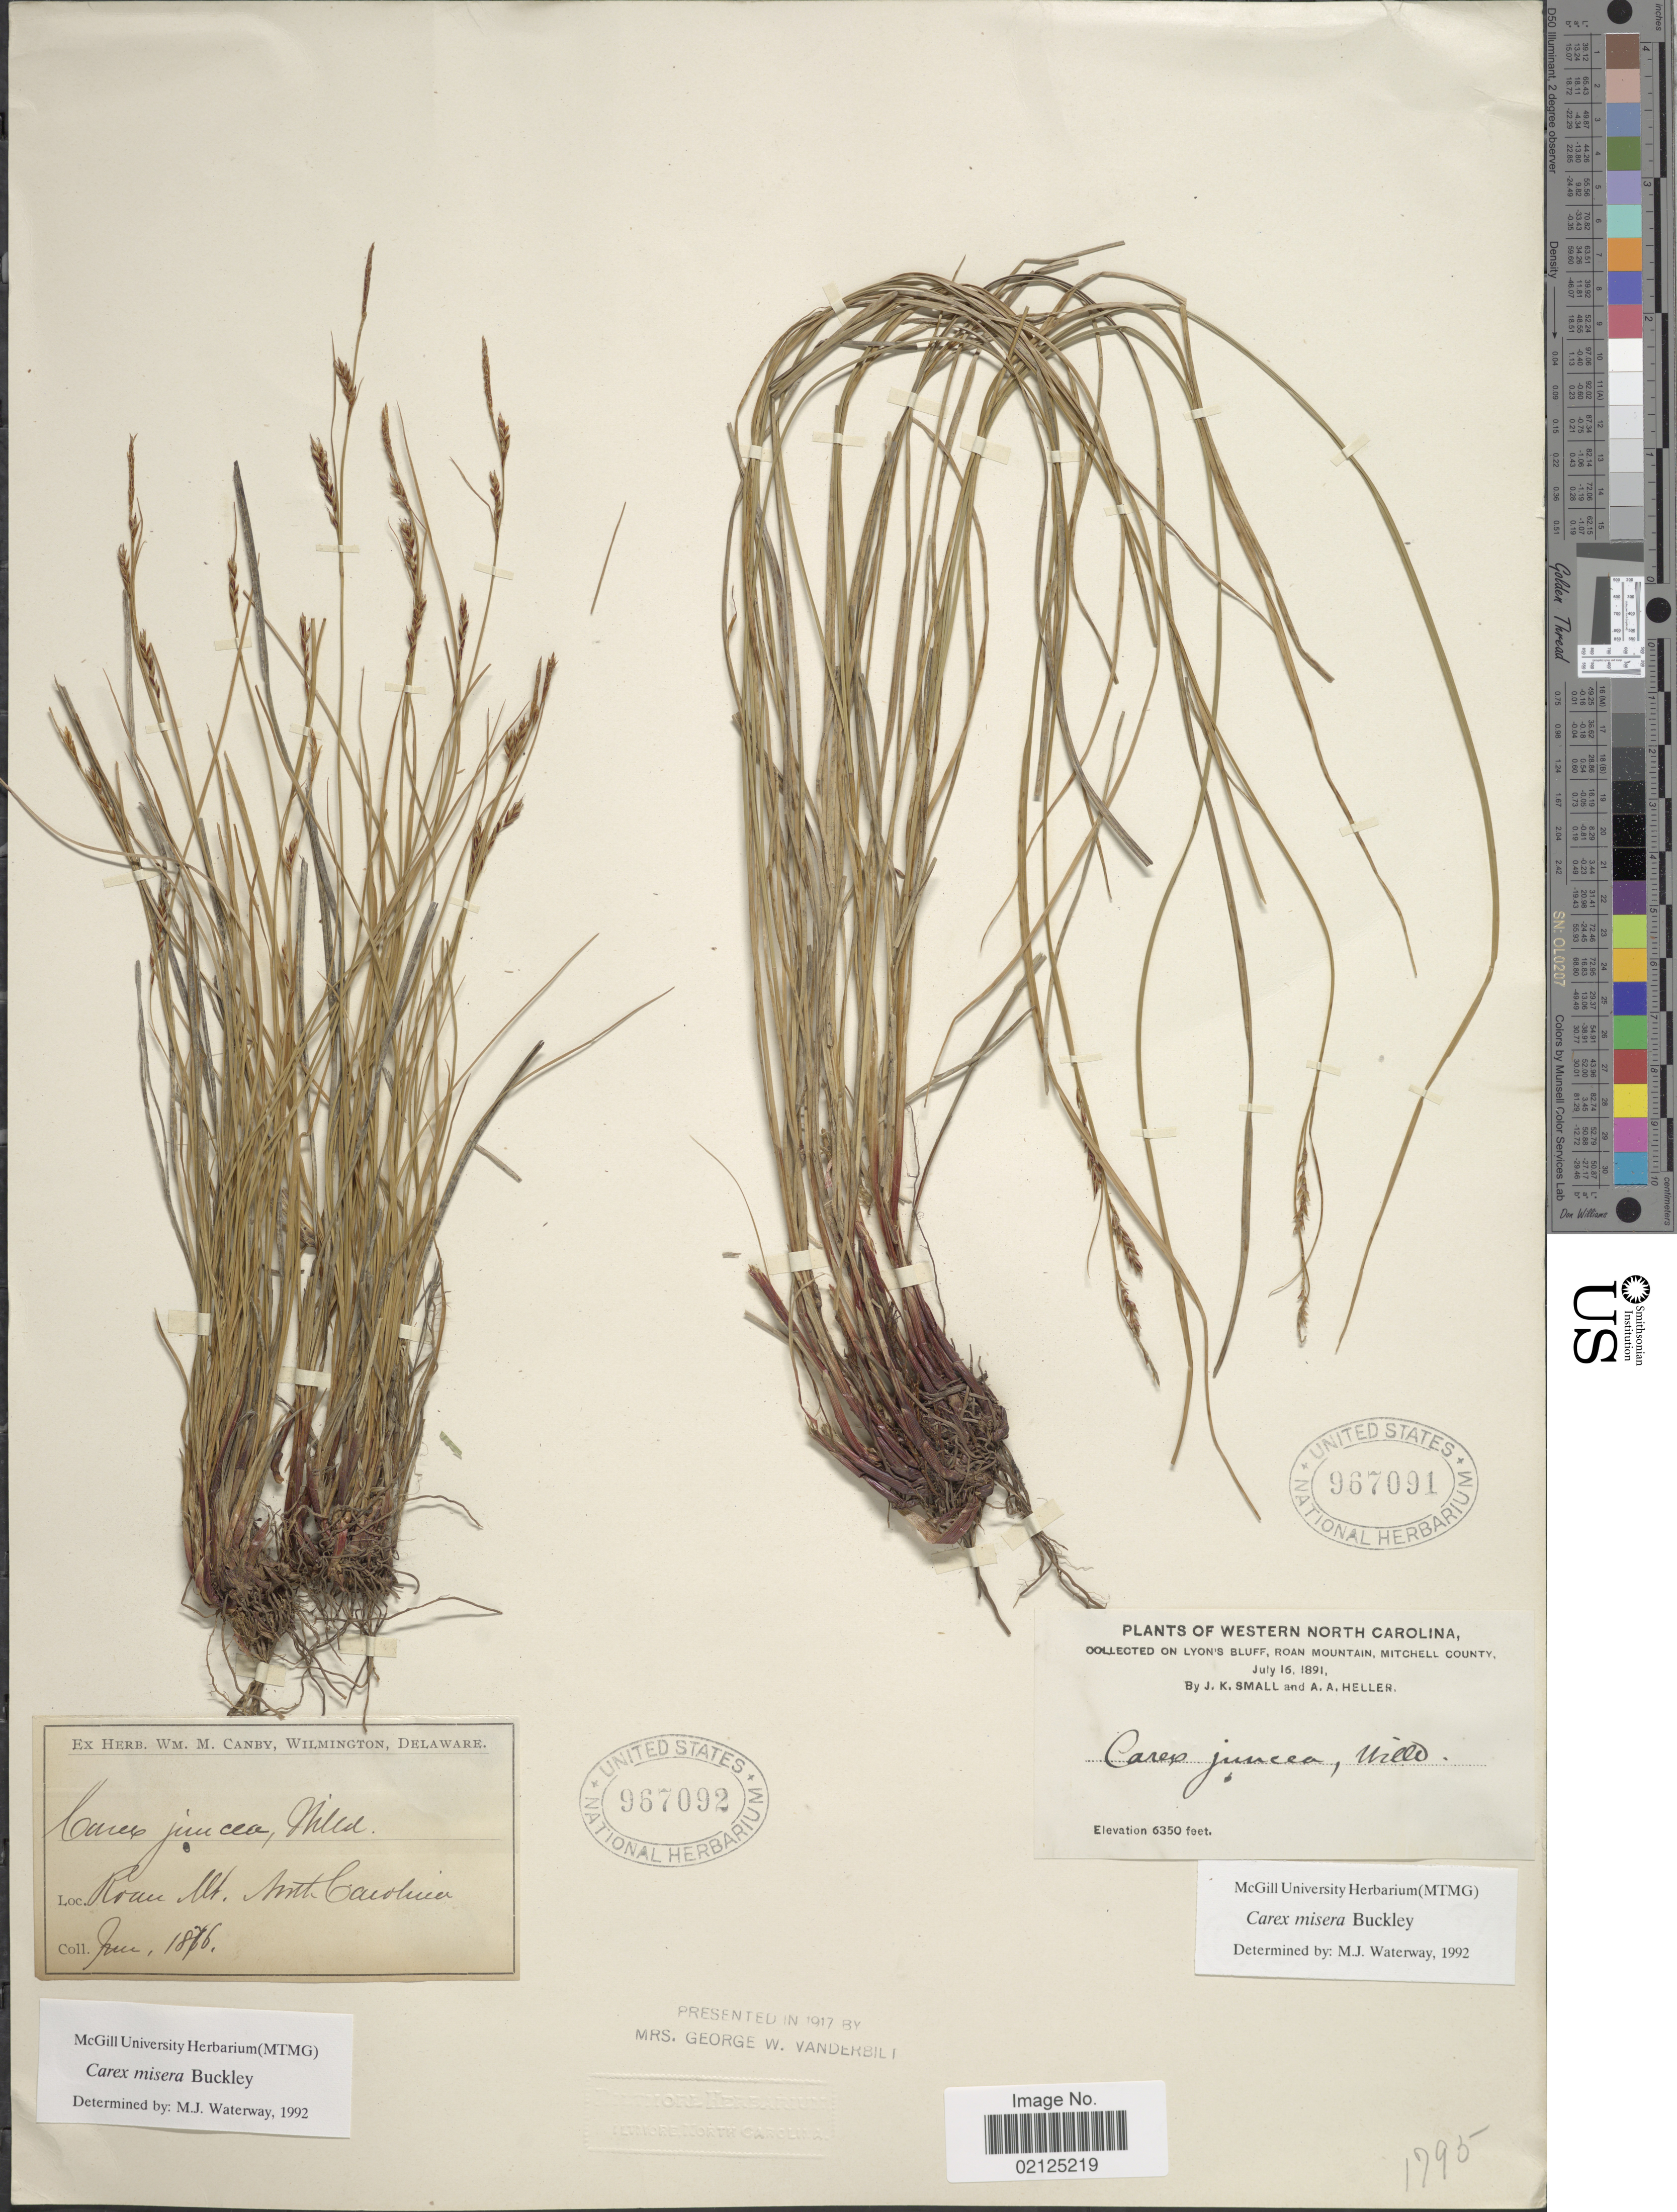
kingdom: Plantae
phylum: Tracheophyta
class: Liliopsida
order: Poales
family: Cyperaceae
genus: Carex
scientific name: Carex misera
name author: Buckley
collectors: ex herb. W.M. Canby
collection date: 1876-06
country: United States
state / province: North Carolina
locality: Roan Mt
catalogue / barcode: US 967092-2